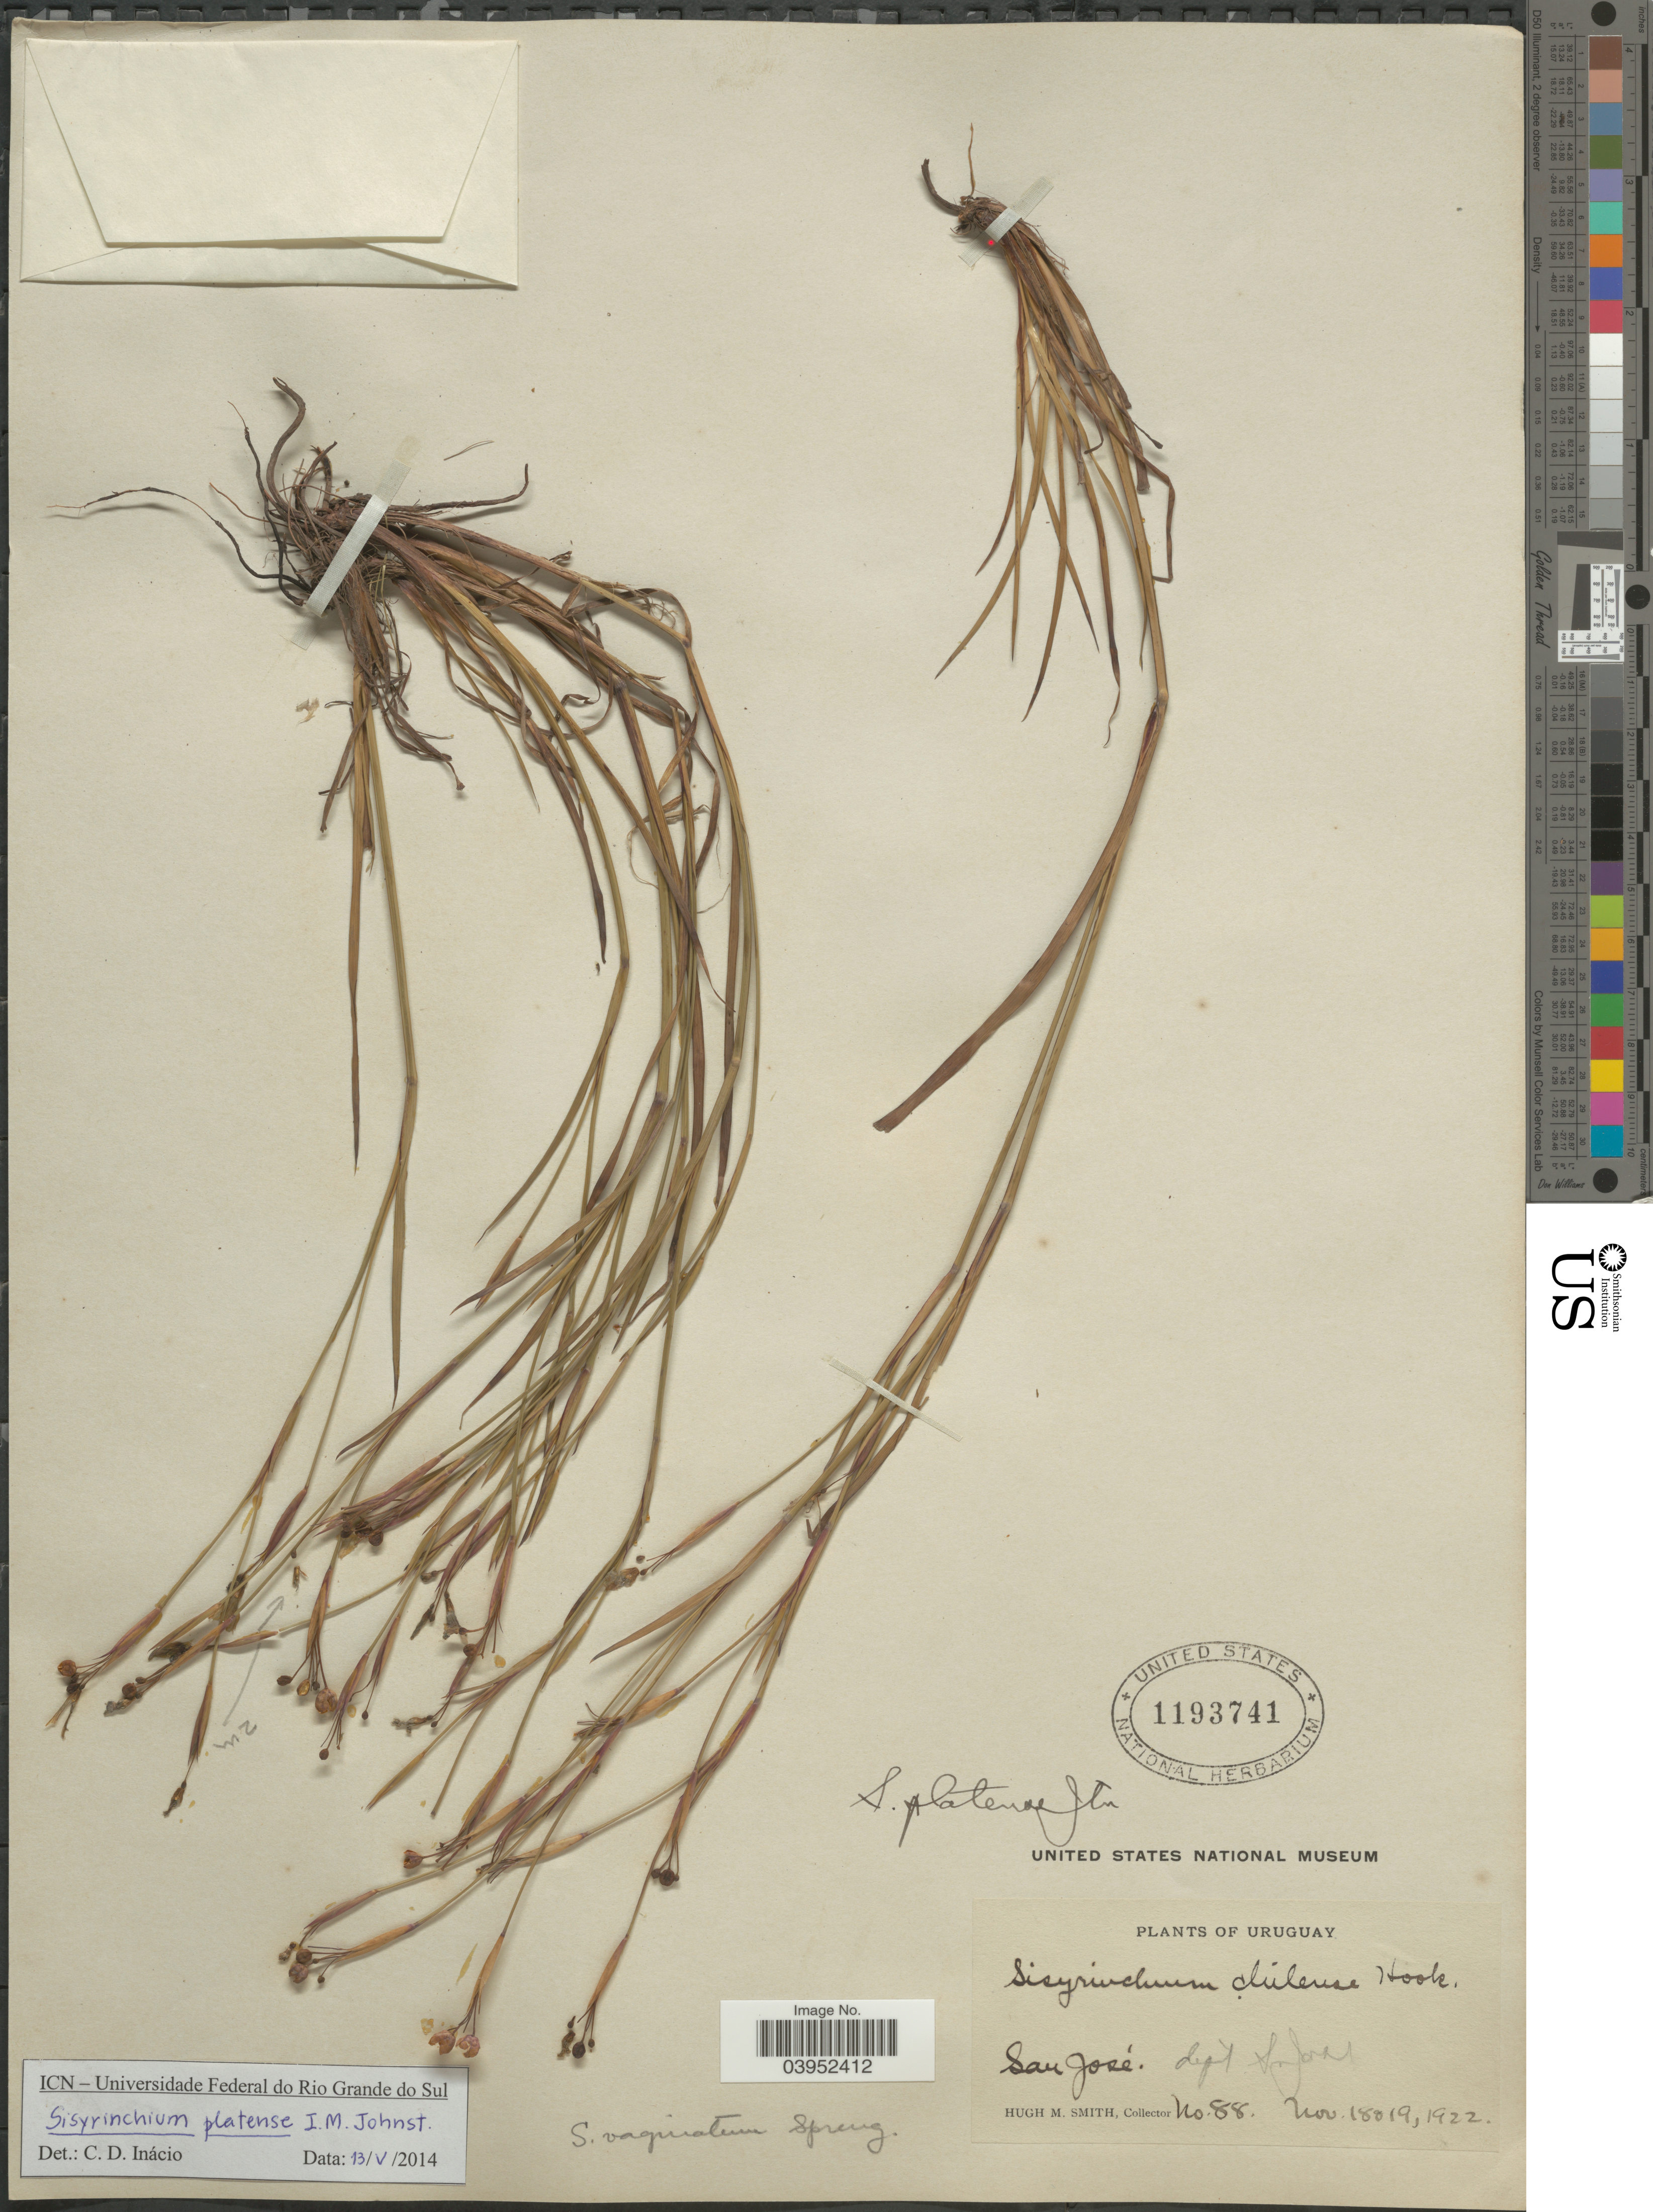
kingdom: Plantae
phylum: Tracheophyta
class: Liliopsida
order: Asparagales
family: Iridaceae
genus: Sisyrinchium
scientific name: Sisyrinchium platense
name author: I.M. Johnst.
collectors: H. M. Smith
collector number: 88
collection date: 1922-11-18/1922-11-19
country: Uruguay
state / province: San Jose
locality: San José, Dept San José.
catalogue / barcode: US 1193741